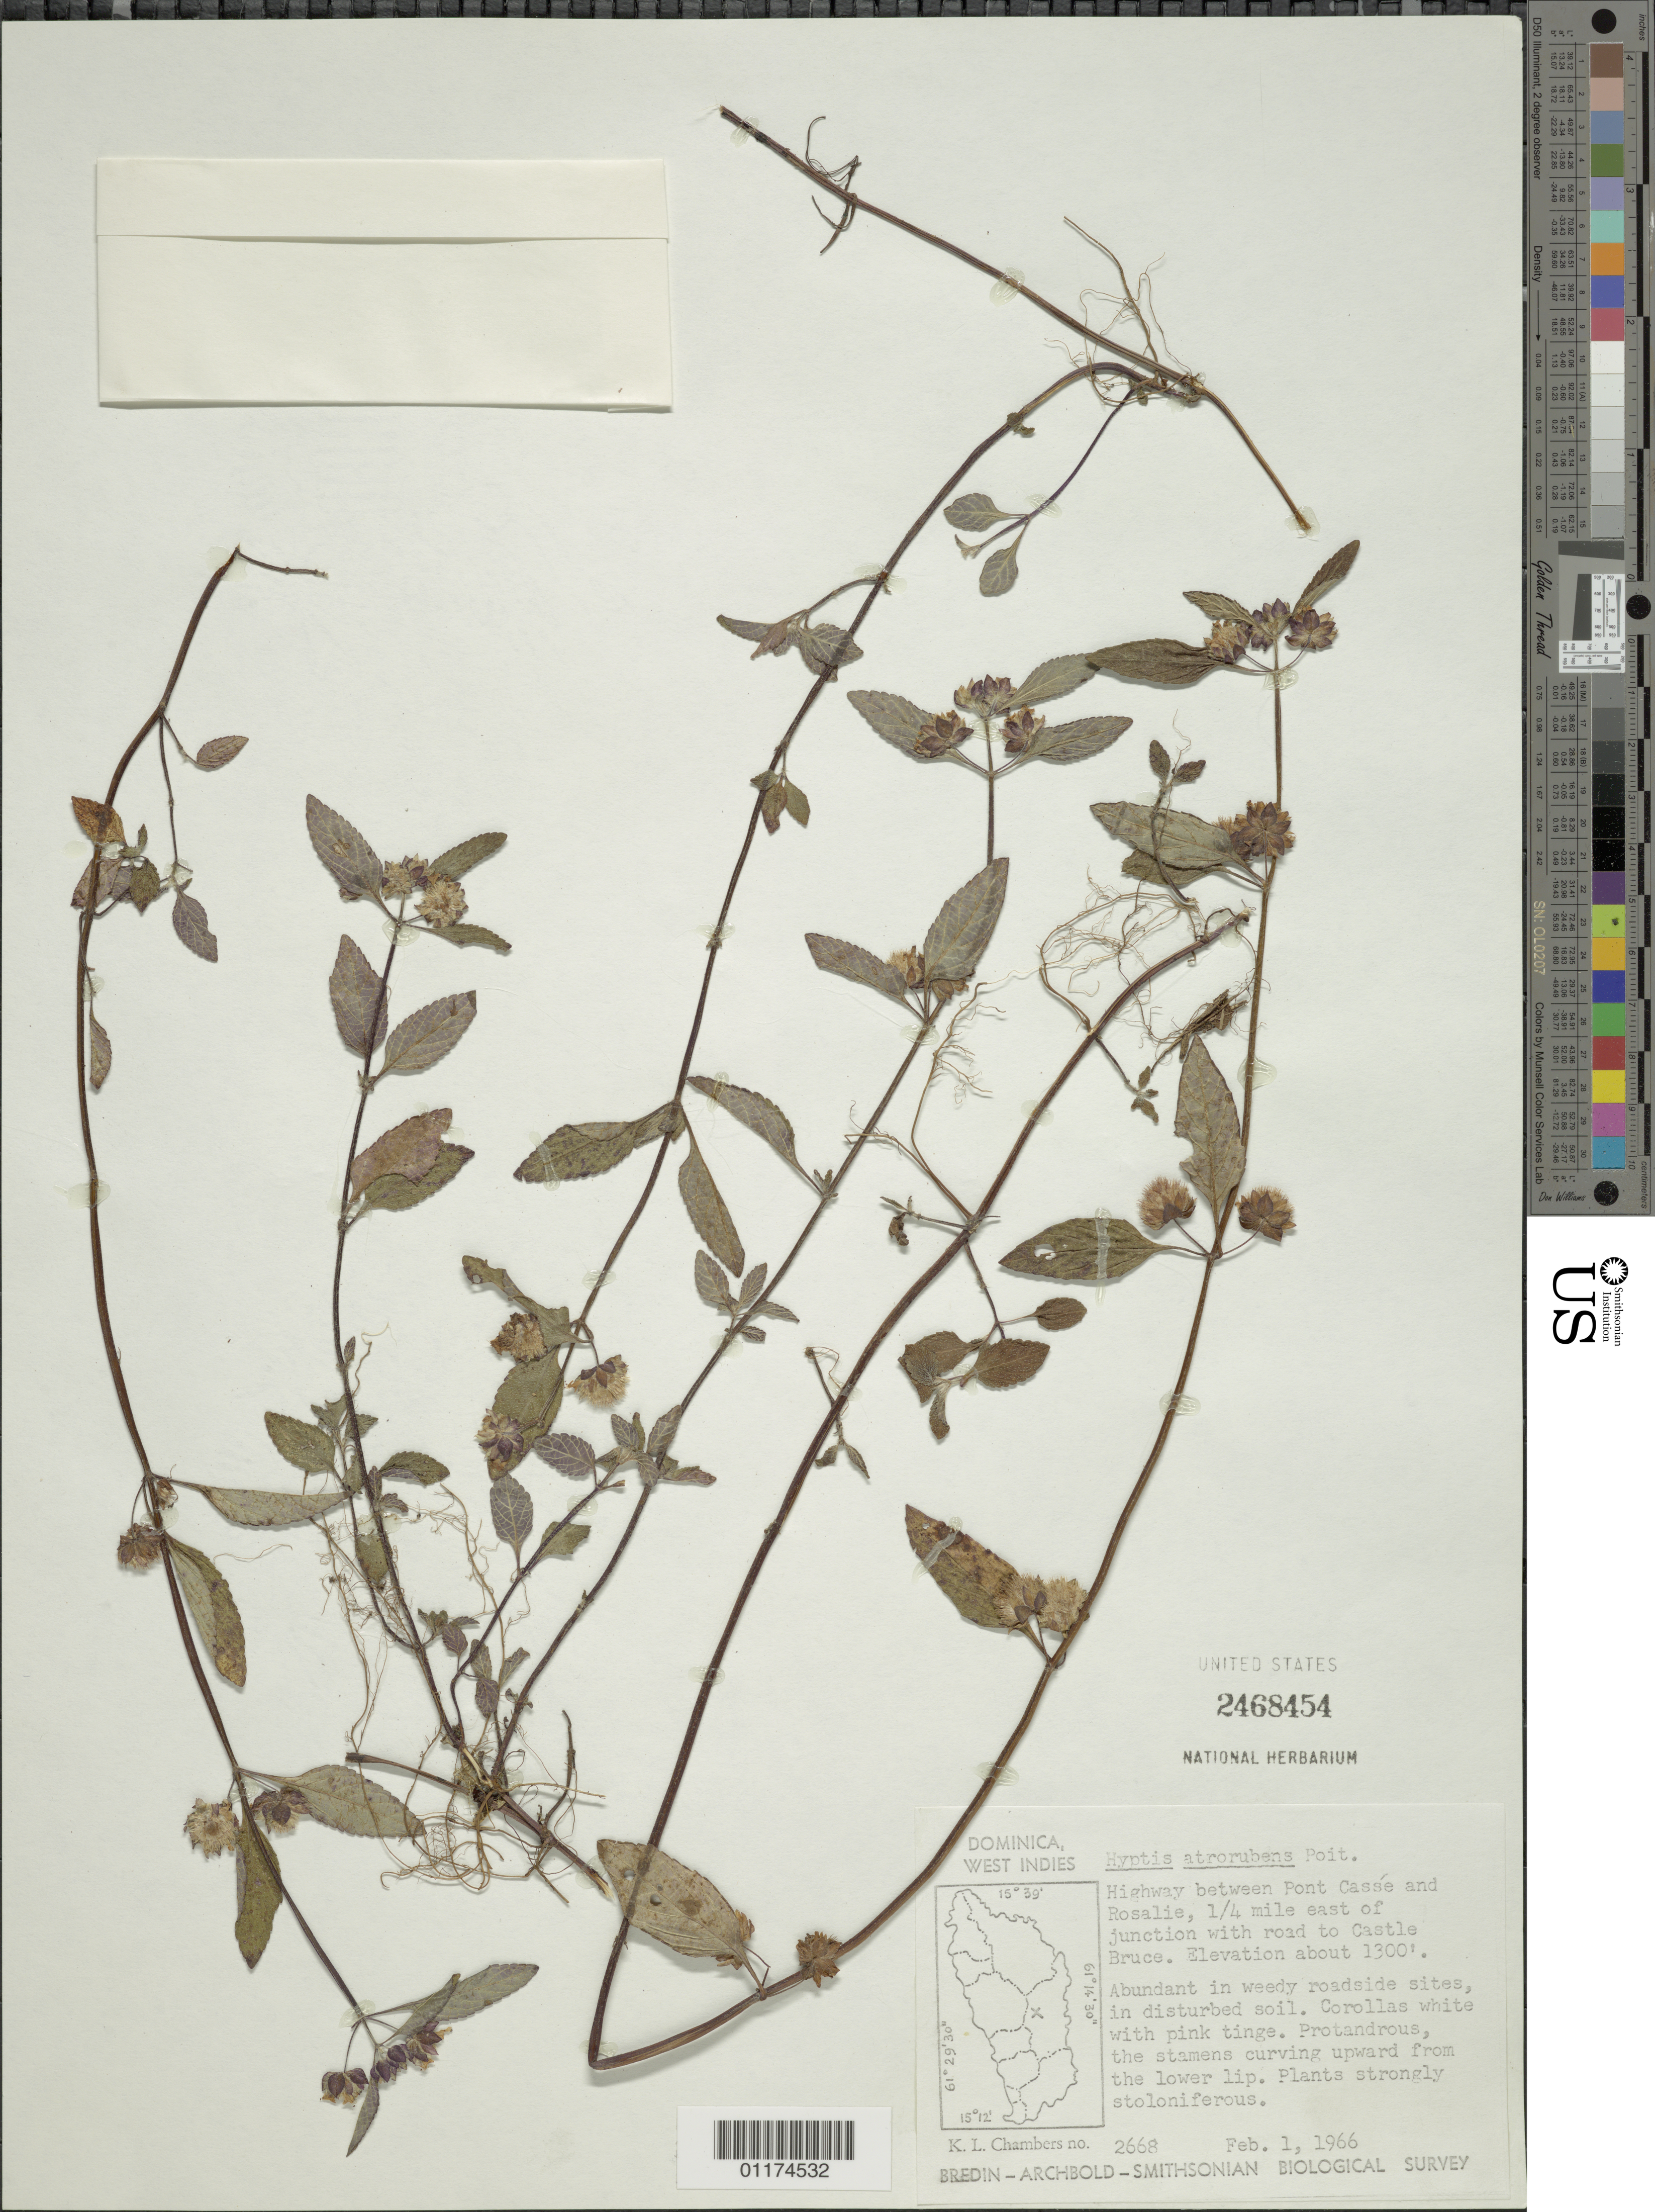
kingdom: Plantae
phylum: Tracheophyta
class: Magnoliopsida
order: Lamiales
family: Lamiaceae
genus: Hyptis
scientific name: Hyptis atrorubens var. atrorubens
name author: Poit.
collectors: K. L. Chambers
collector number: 2668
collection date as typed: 01 Feb 1966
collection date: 1966-02-01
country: Dominica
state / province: St. David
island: Dominica I.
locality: Highway between Pont Casse and Rosalie, 1/4 mile east of junction with road to Castle Bruce.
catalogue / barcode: US 2468454